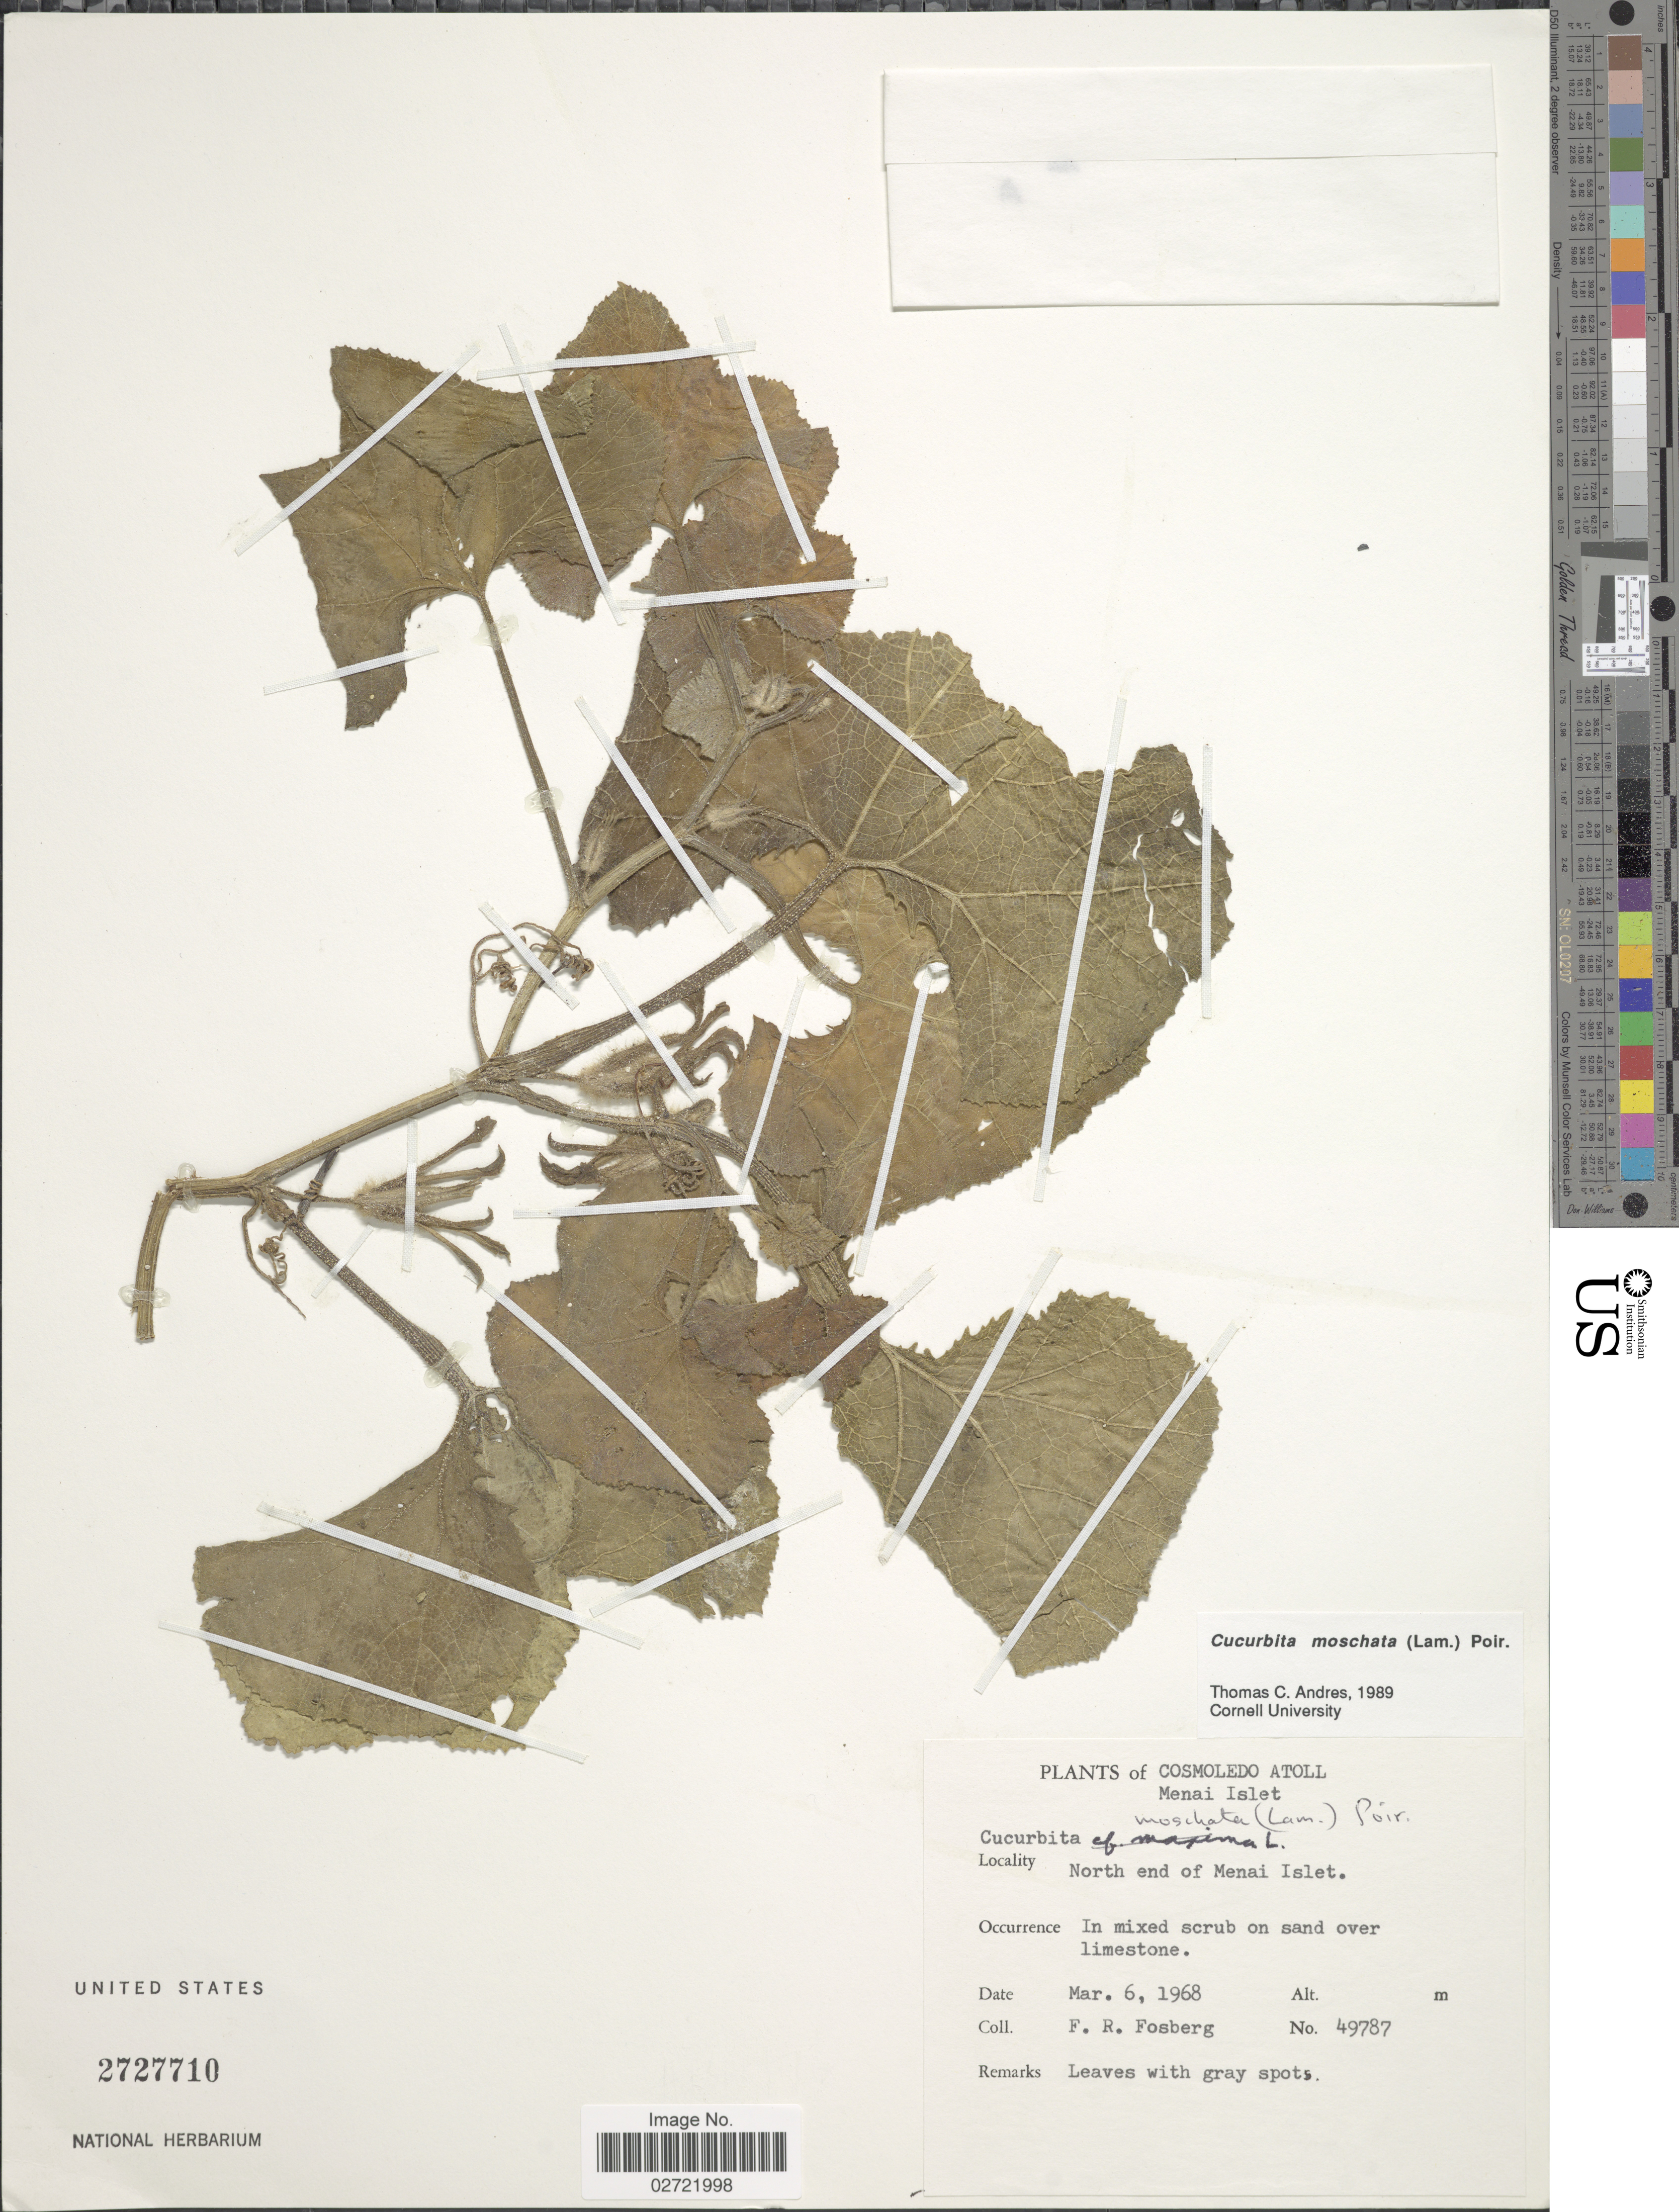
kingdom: Plantae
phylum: Tracheophyta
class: Magnoliopsida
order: Cucurbitales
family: Cucurbitaceae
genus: Cucurbita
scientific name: Cucurbita moschata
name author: (Duch.) Poir.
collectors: F. R. Fosberg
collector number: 49787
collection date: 1968-03-06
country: Seychelles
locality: Cosmoledo Atoll, Menai Islet, North end of Menai Islet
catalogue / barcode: US 2727710